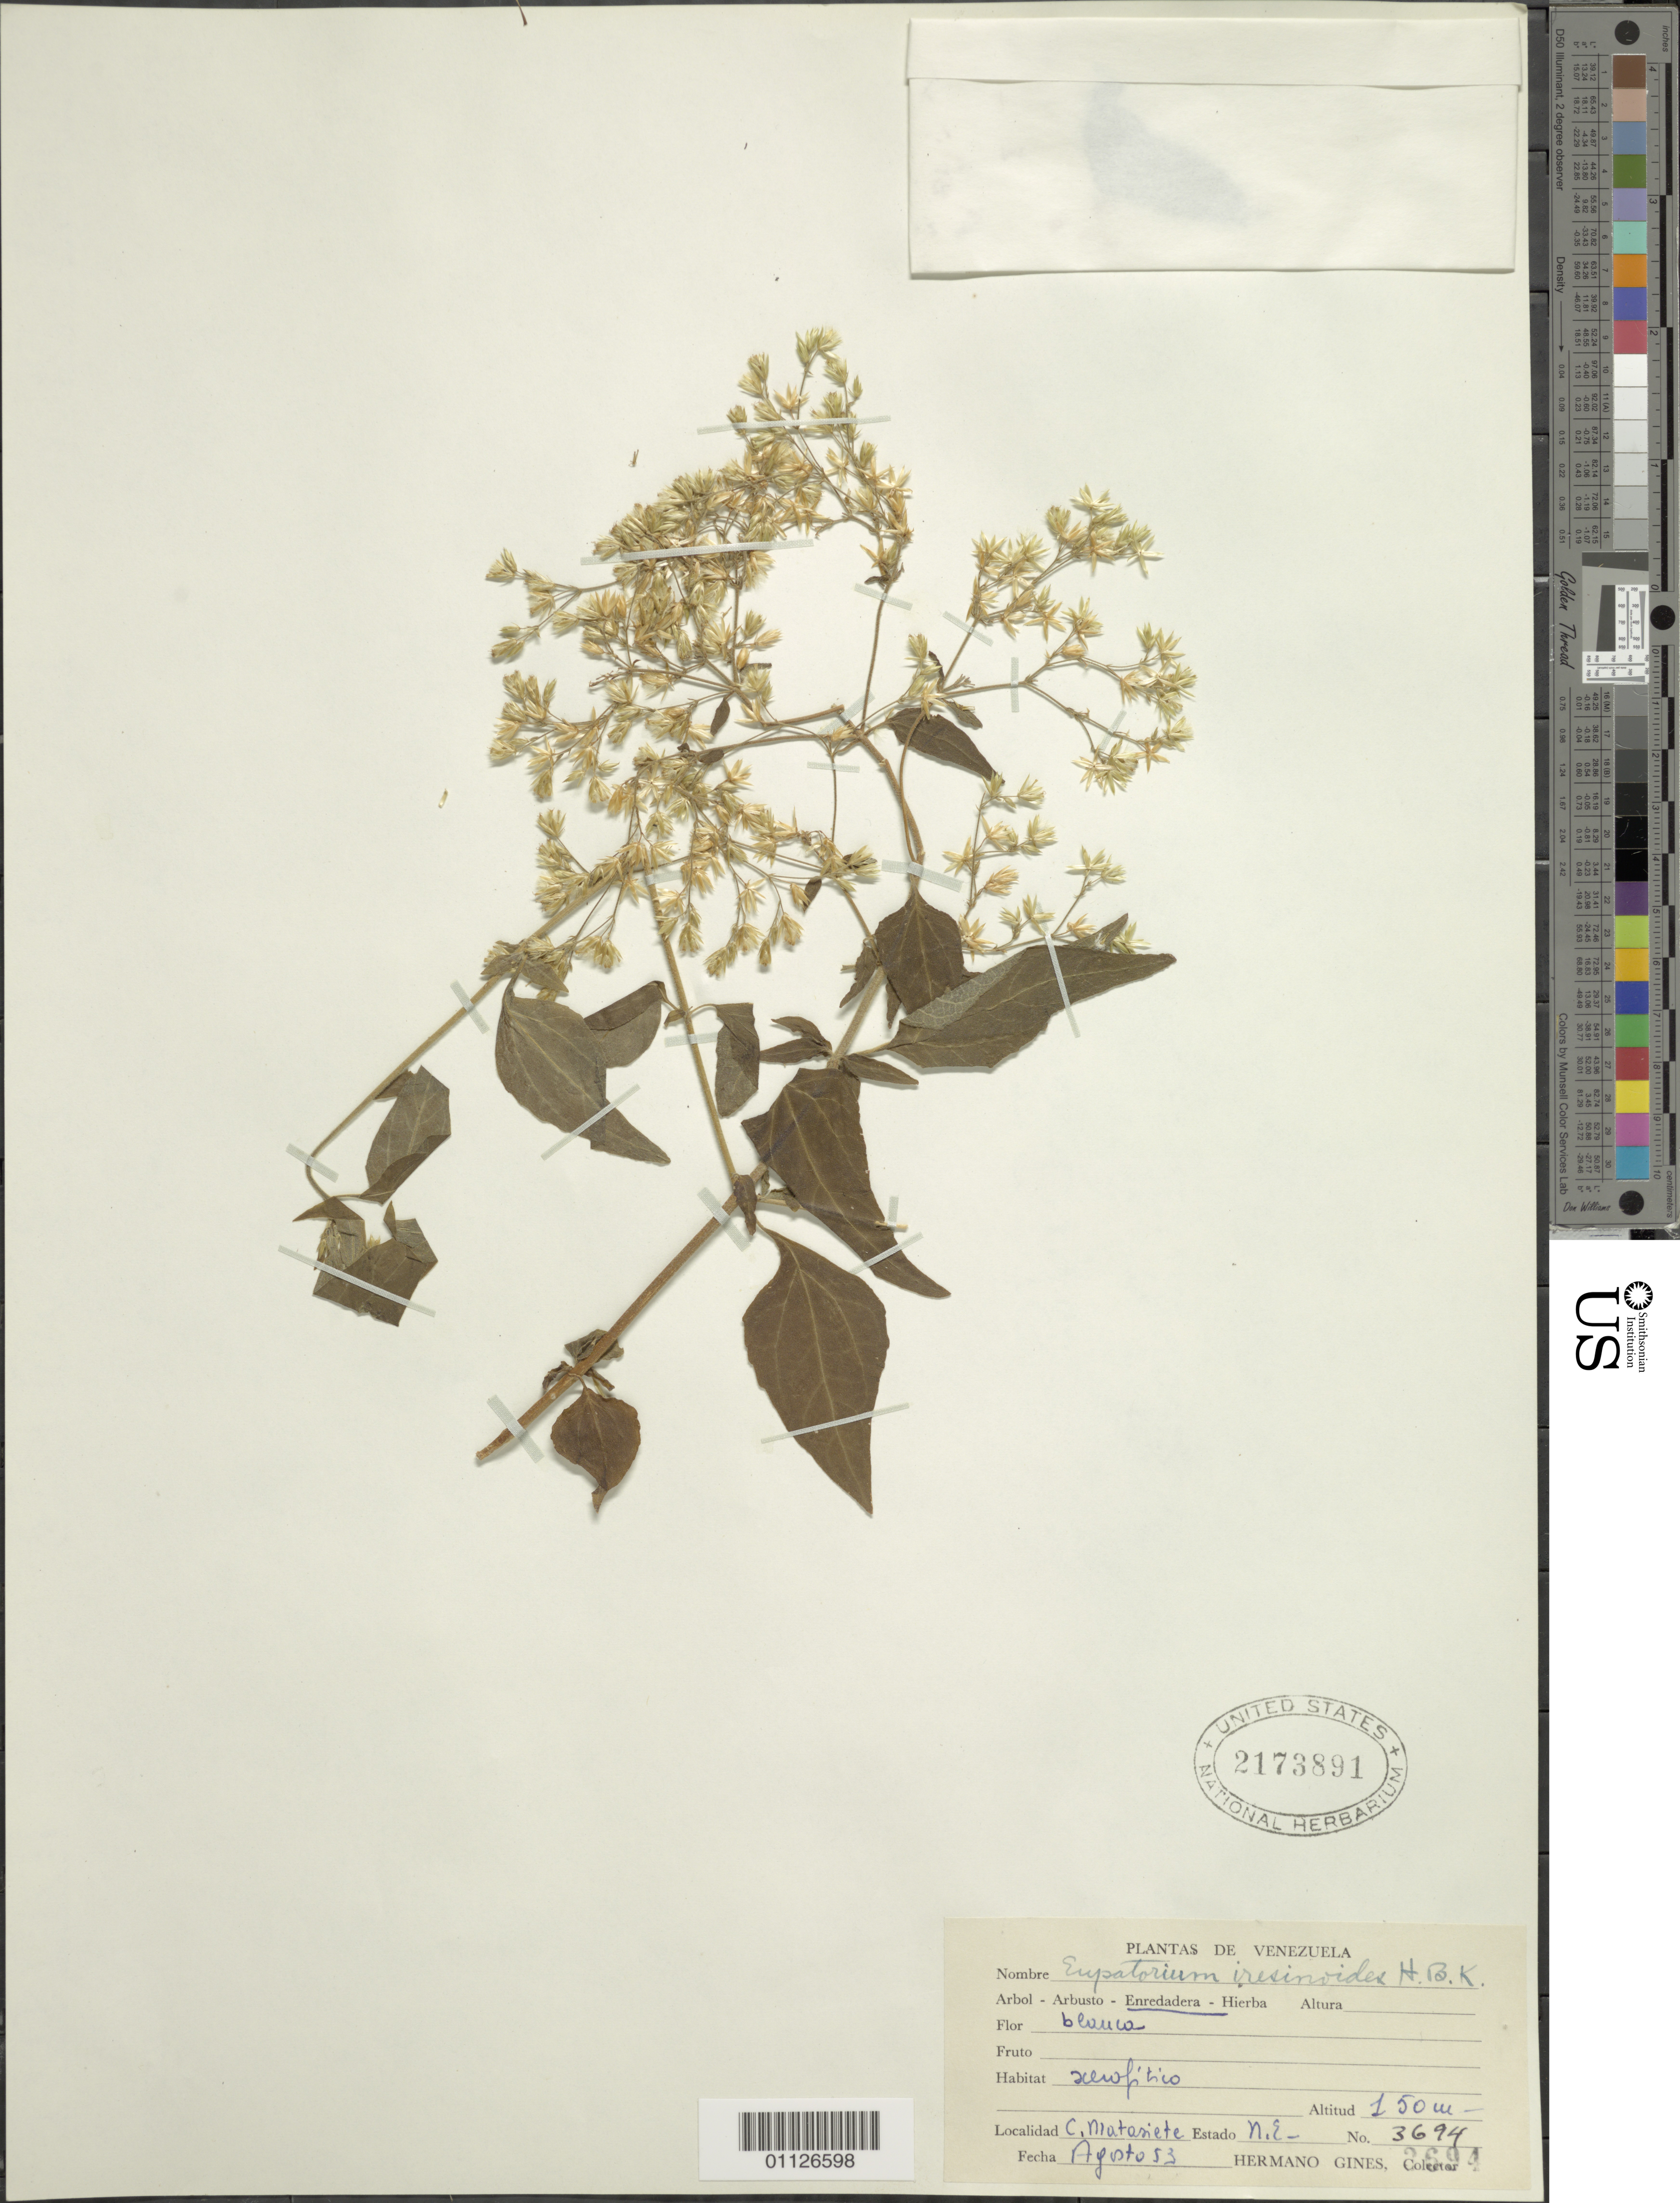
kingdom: Plantae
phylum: Tracheophyta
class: Magnoliopsida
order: Asterales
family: Asteraceae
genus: Condylidium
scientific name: Condylidium iresinoides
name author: (Kunth) R.M. King & H. Rob.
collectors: Bro. Gines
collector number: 3694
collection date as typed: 01 Aug 1953 to 31 Aug 1953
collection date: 1953-08-01/1953-08-31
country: Venezuela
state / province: Nueva Esparta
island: Margarita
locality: Cerro Matasiete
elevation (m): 150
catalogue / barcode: US 2173891